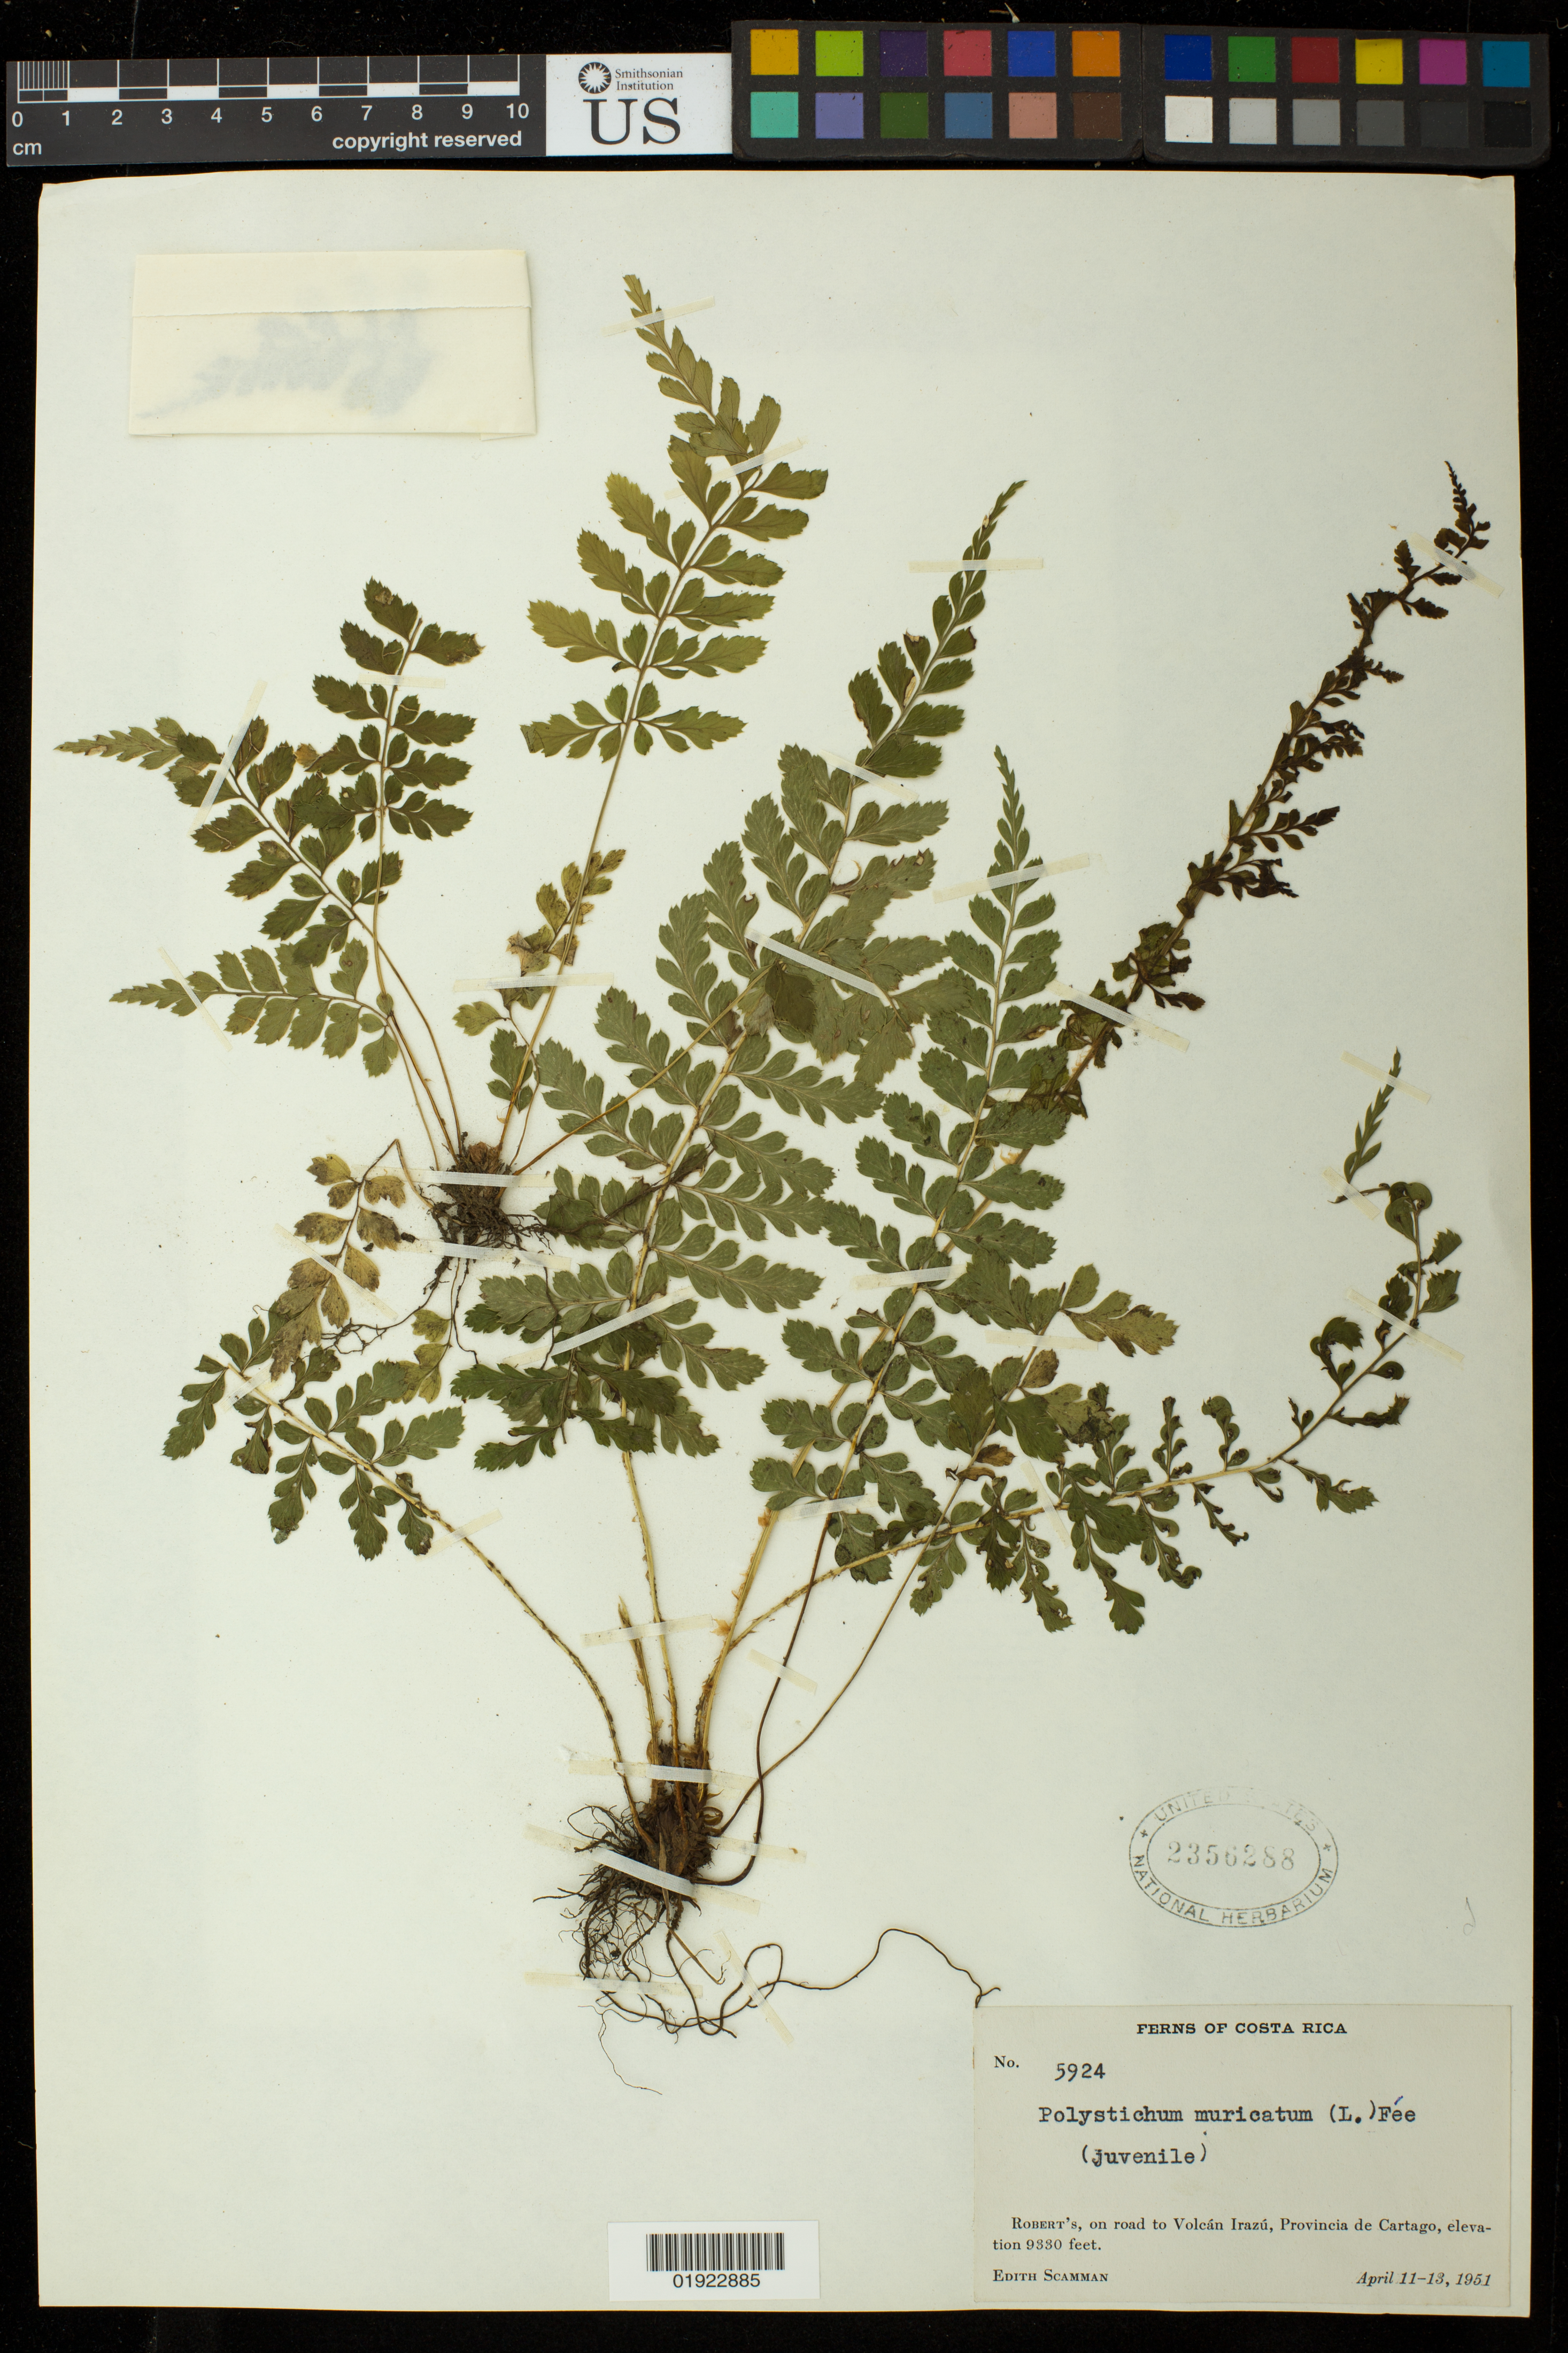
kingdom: Plantae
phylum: Tracheophyta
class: Polypodiopsida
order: Polypodiales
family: Dryopteridaceae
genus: Polystichum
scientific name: Polystichum muricatum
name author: (L.) Fée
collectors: E. Scamman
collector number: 5924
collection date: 1951-04-11/1951-04-13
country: Costa Rica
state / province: Cartago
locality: Robert's, on road to Volcan Irazu.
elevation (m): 2844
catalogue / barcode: US 2356288